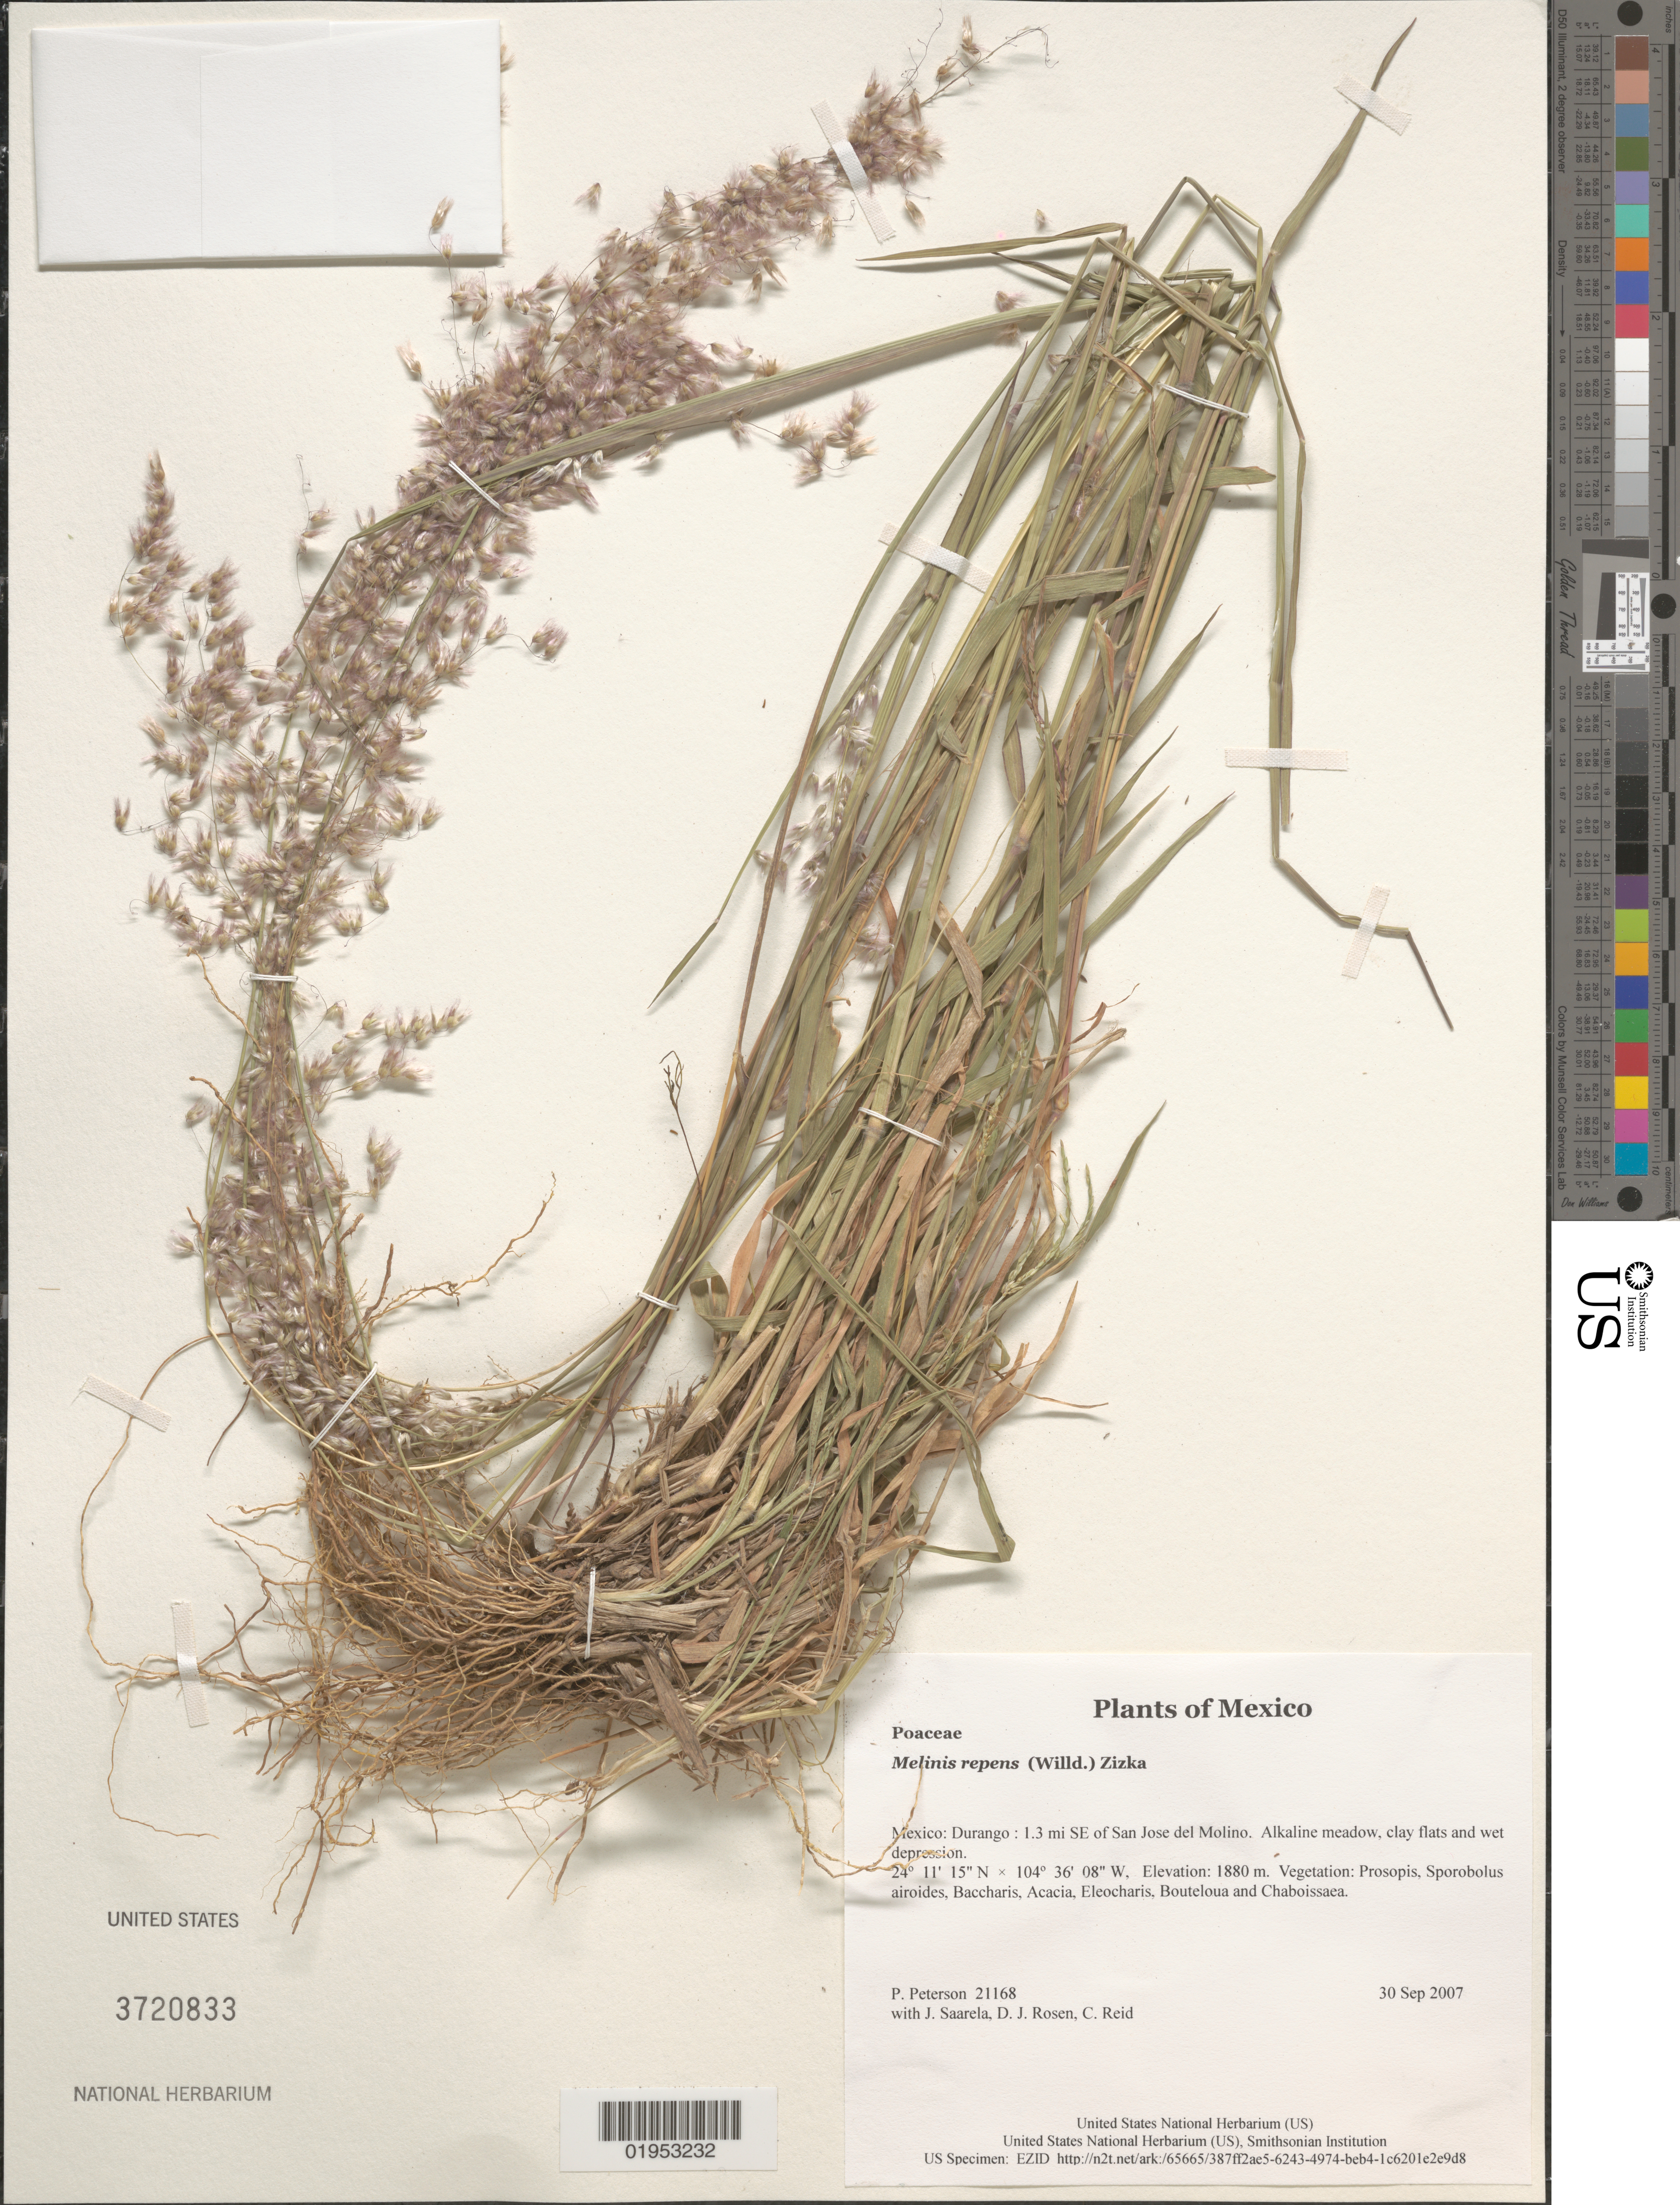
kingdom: Plantae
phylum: Tracheophyta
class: Liliopsida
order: Poales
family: Poaceae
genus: Melinis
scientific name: Melinis repens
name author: (Willd.) Zizka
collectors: P. M. Peterson, J. Saarela, D. J. Rosen & C. Reid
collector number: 21168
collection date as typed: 30 Sep 2007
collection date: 2007-09-30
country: Mexico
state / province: Durango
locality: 1.3 mi SE of San Jose del Molino. Alkaline meadow, clay flats and wet depression.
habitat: Vegetation: Prosopis, Sporobolus airoides, Baccharis, Acacia, Eleocharis, Bouteloua and Chaboissaea.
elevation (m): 1880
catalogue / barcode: US 3720833